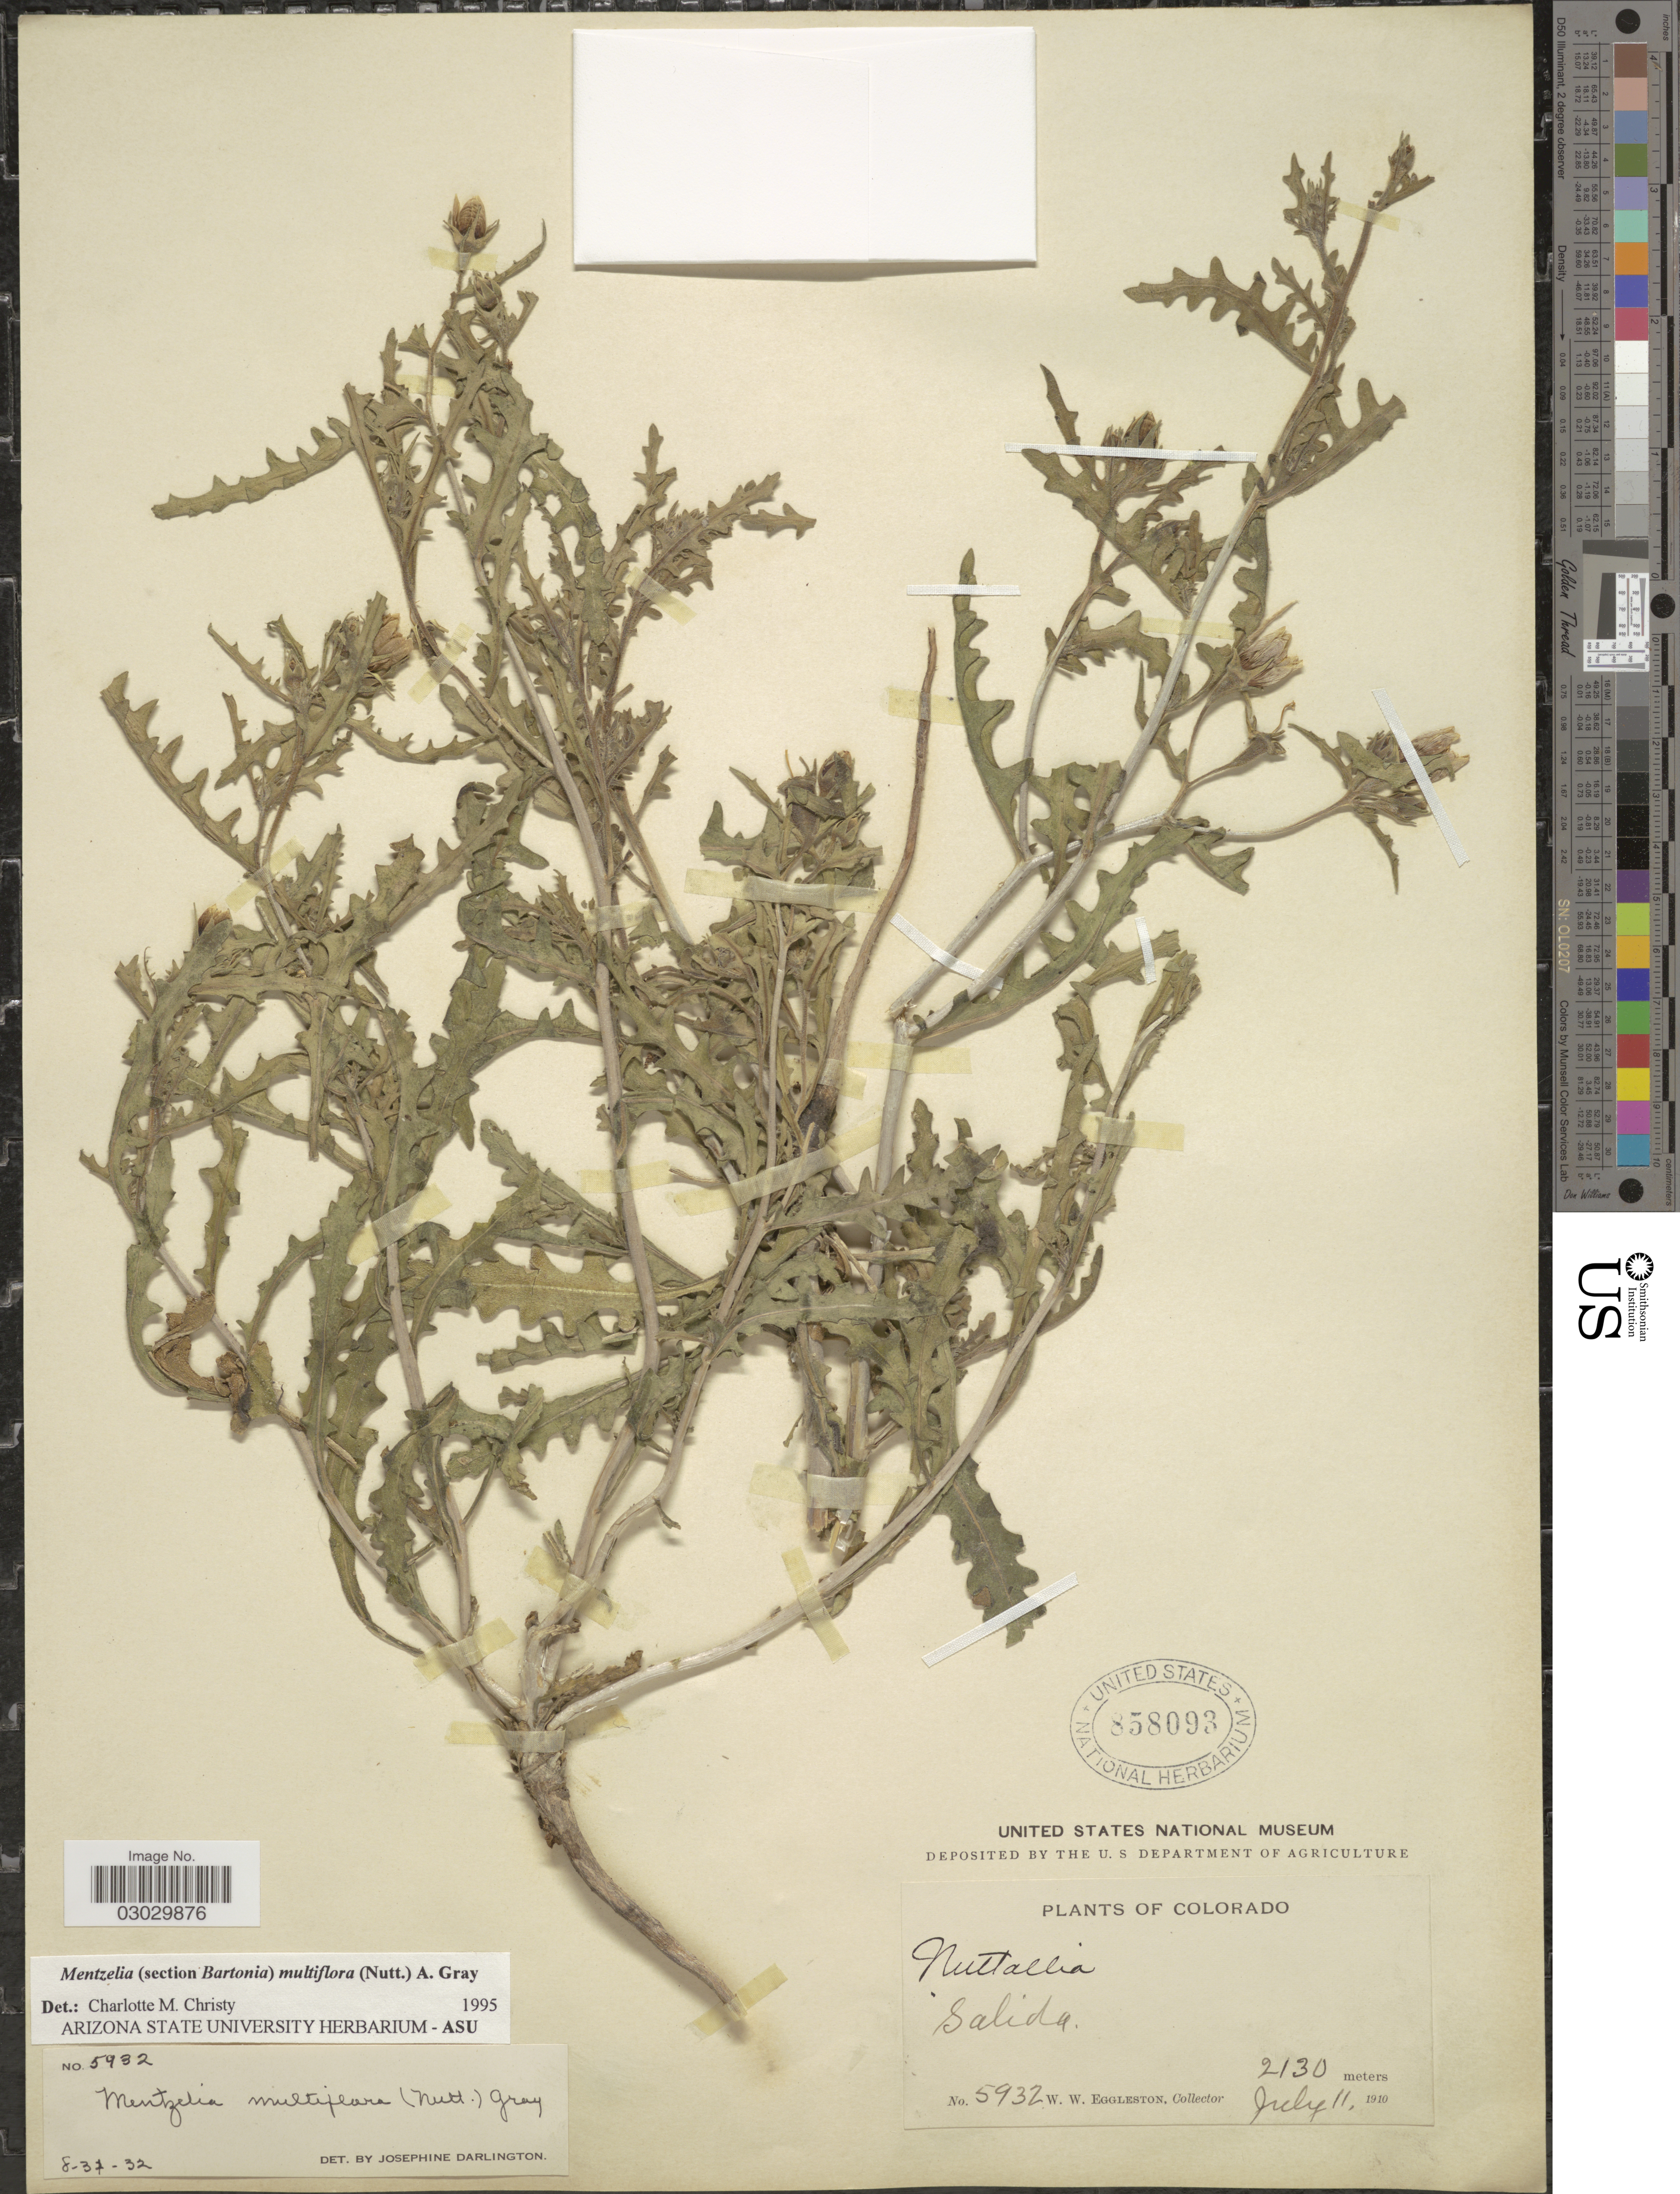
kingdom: Plantae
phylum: Tracheophyta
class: Magnoliopsida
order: Cornales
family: Loasaceae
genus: Mentzelia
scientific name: Mentzelia multiflora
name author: (Nutt.) A. Gray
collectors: W. W. Eggleston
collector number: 5932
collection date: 1910-07-11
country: United States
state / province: Colorado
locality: Salida.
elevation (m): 2130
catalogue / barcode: US 858093